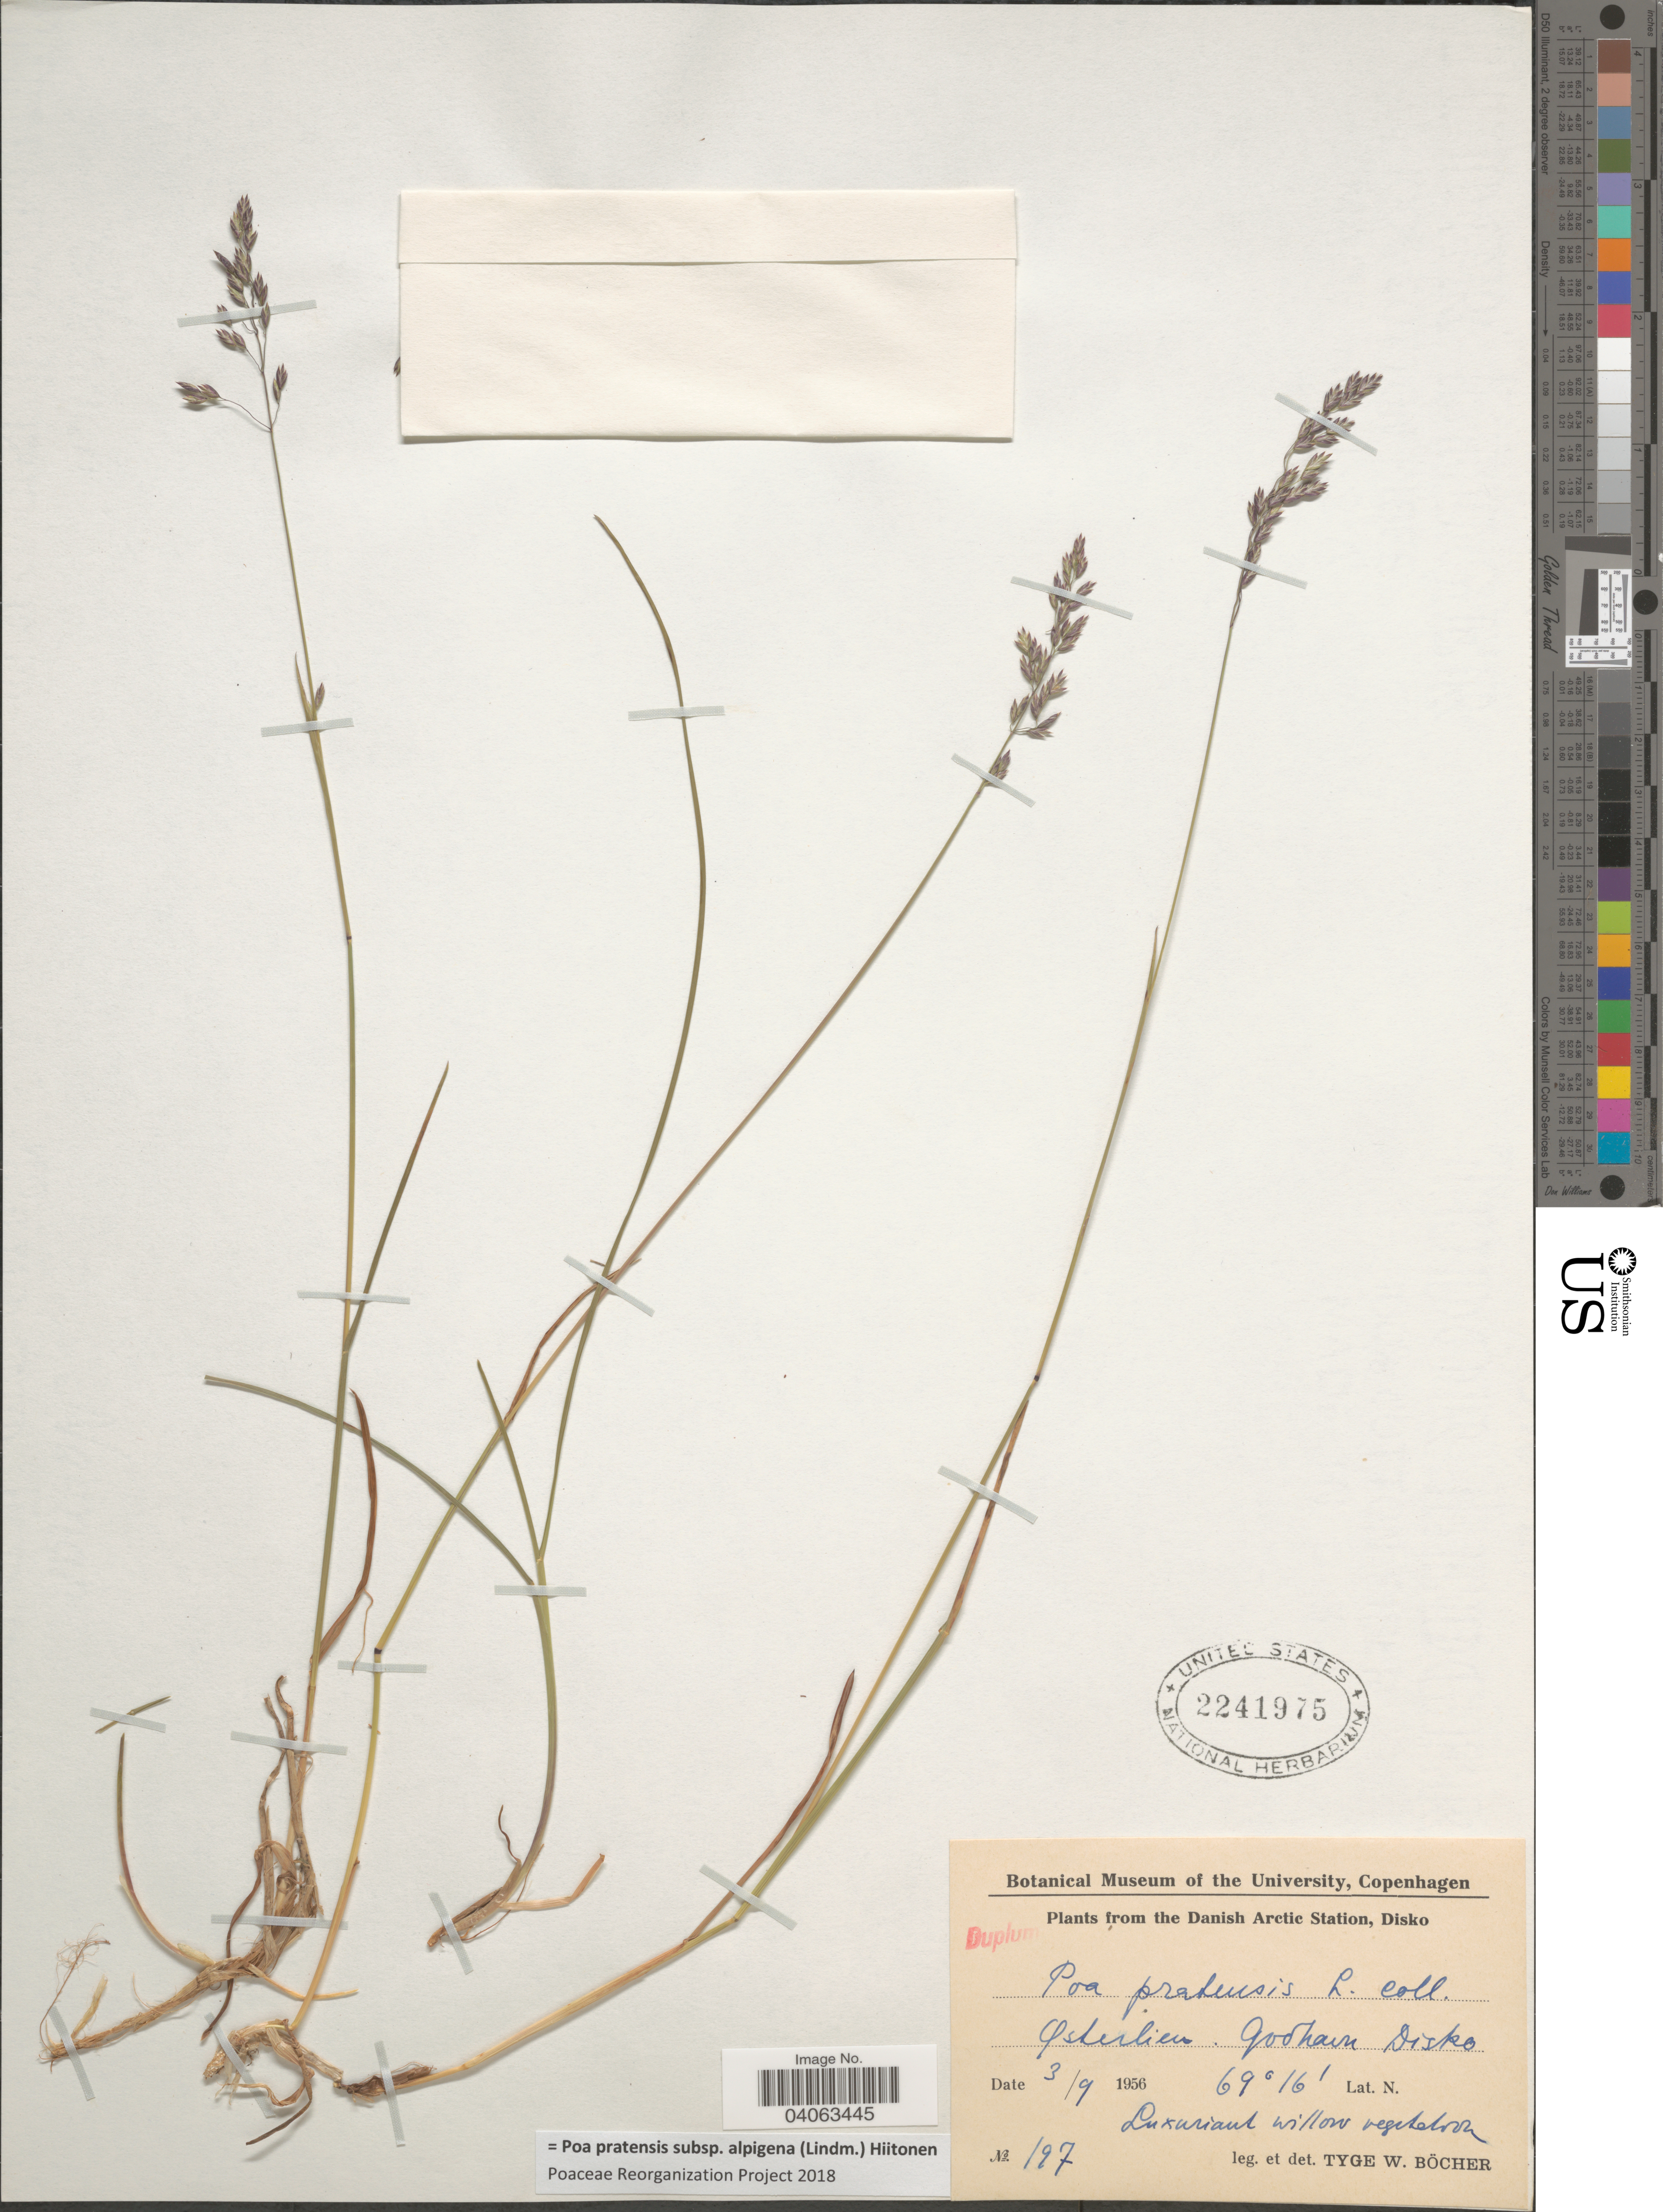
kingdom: Plantae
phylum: Tracheophyta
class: Liliopsida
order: Poales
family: Poaceae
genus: Poa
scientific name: Poa pratensis subsp. alpigena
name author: (Lindm.) Hiitonen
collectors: T. Bocher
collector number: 197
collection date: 1956-09-03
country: Greenland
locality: The Danish Arctic Station, Disko. Osterlien, Godhavn Disko.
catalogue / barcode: US 2241975